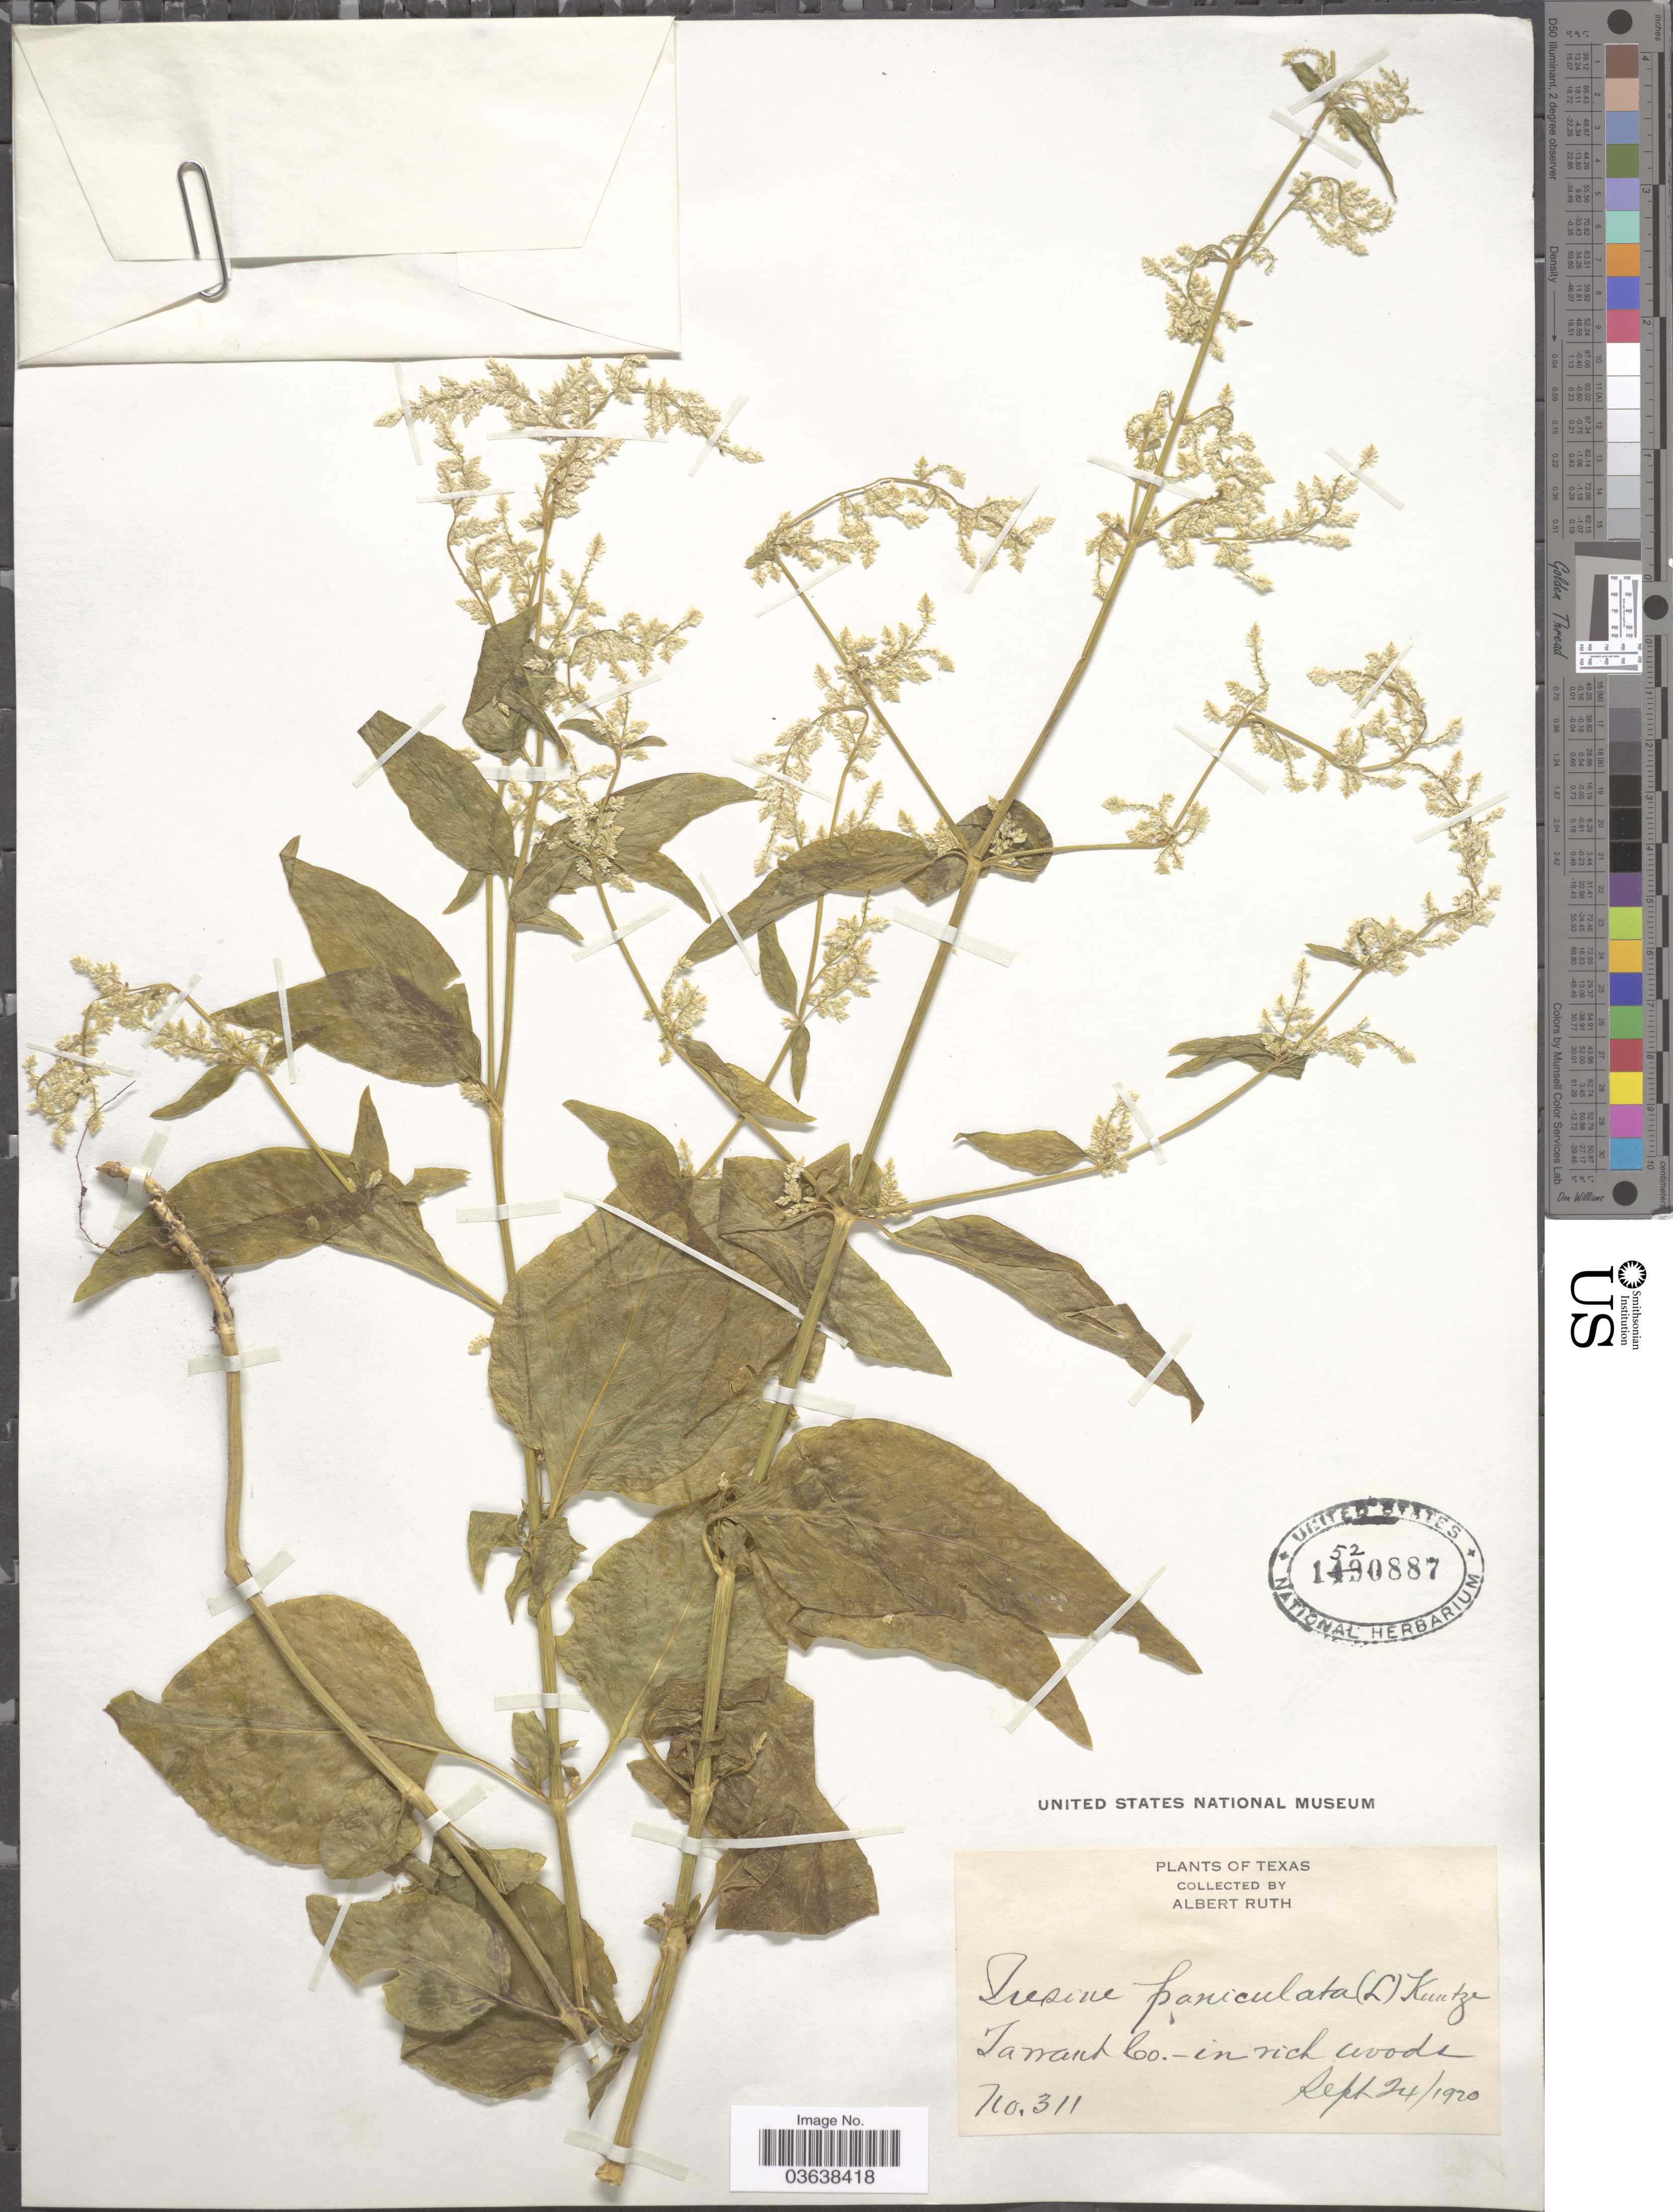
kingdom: Plantae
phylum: Tracheophyta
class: Magnoliopsida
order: Caryophyllales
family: Amaranthaceae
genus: Iresine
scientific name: Iresine celosia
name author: L.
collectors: A. Ruth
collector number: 311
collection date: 1920-09-24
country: United States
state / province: Texas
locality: Tarrant Co.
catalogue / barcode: US 1520887